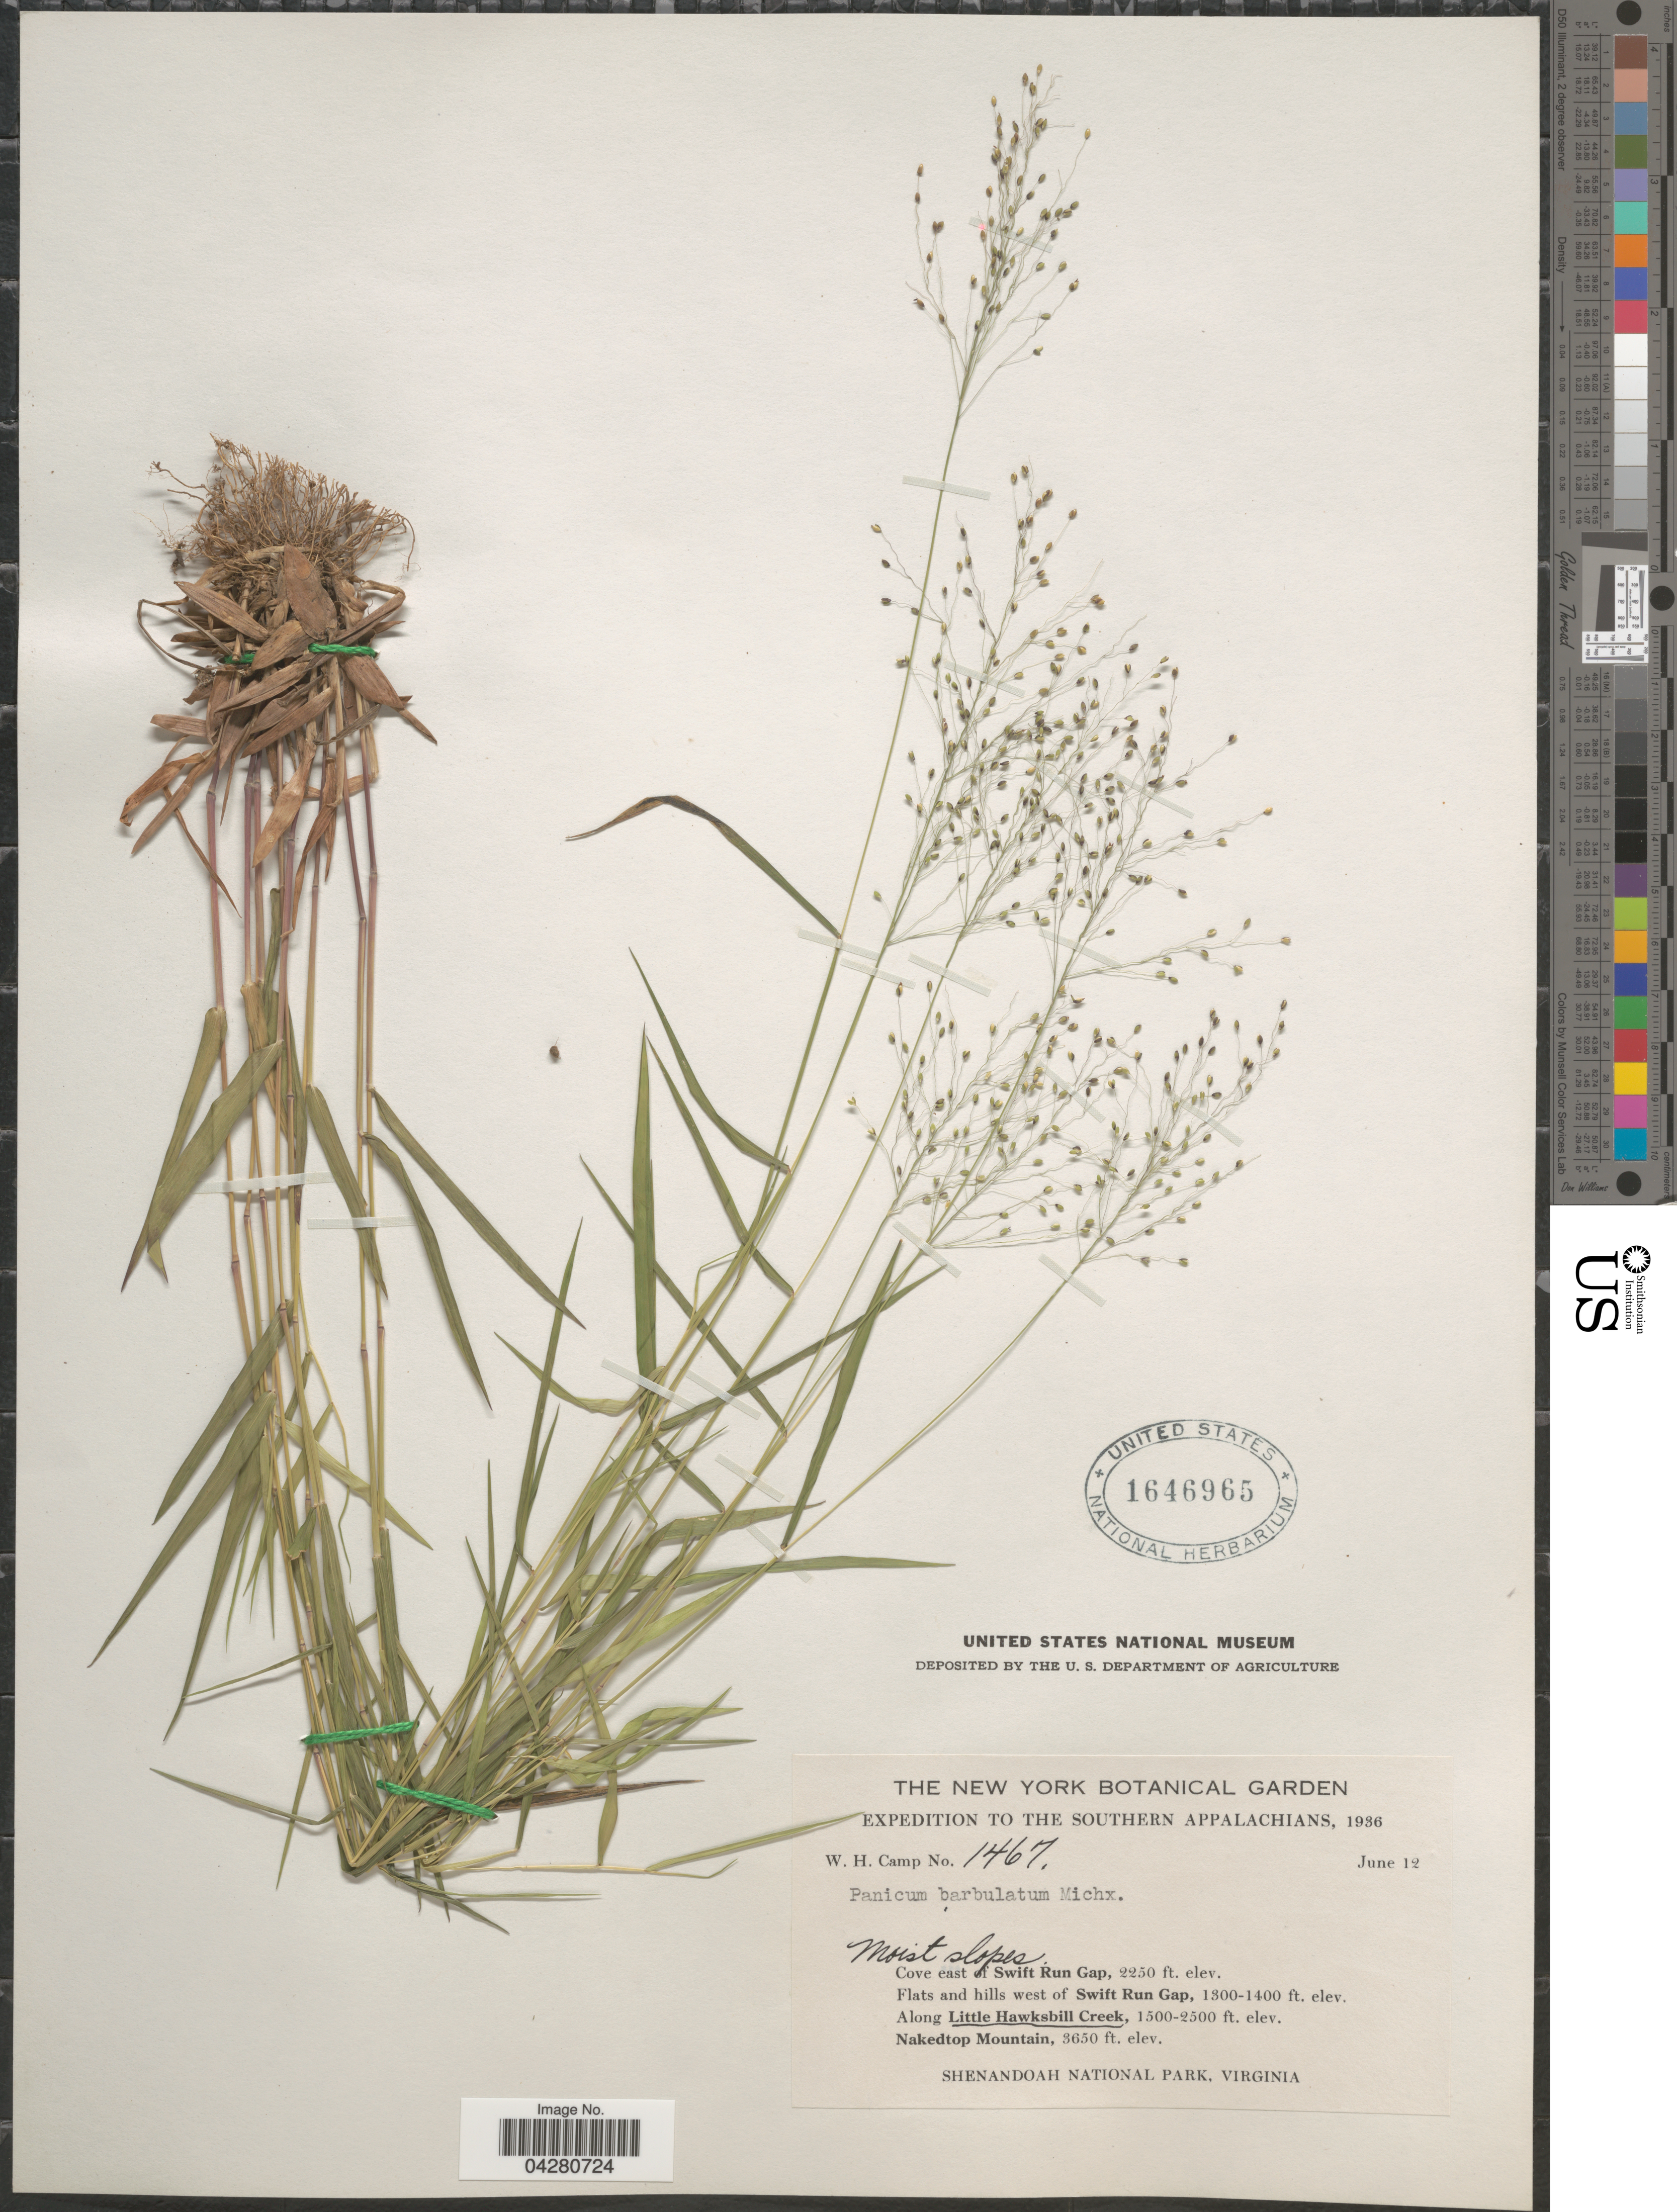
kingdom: Plantae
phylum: Tracheophyta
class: Liliopsida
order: Poales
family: Poaceae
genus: Dichanthelium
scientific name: Dichanthelium dichotomum var. dichotomum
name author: (L.) Gould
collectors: W. H. Camp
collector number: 1467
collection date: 1936-06-12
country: United States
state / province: Virginia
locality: Expedition to the Southern Appalachians, 1936. Along Little Hawksbill Creek. Shenandoah National Park.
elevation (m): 457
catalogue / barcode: US 1646965